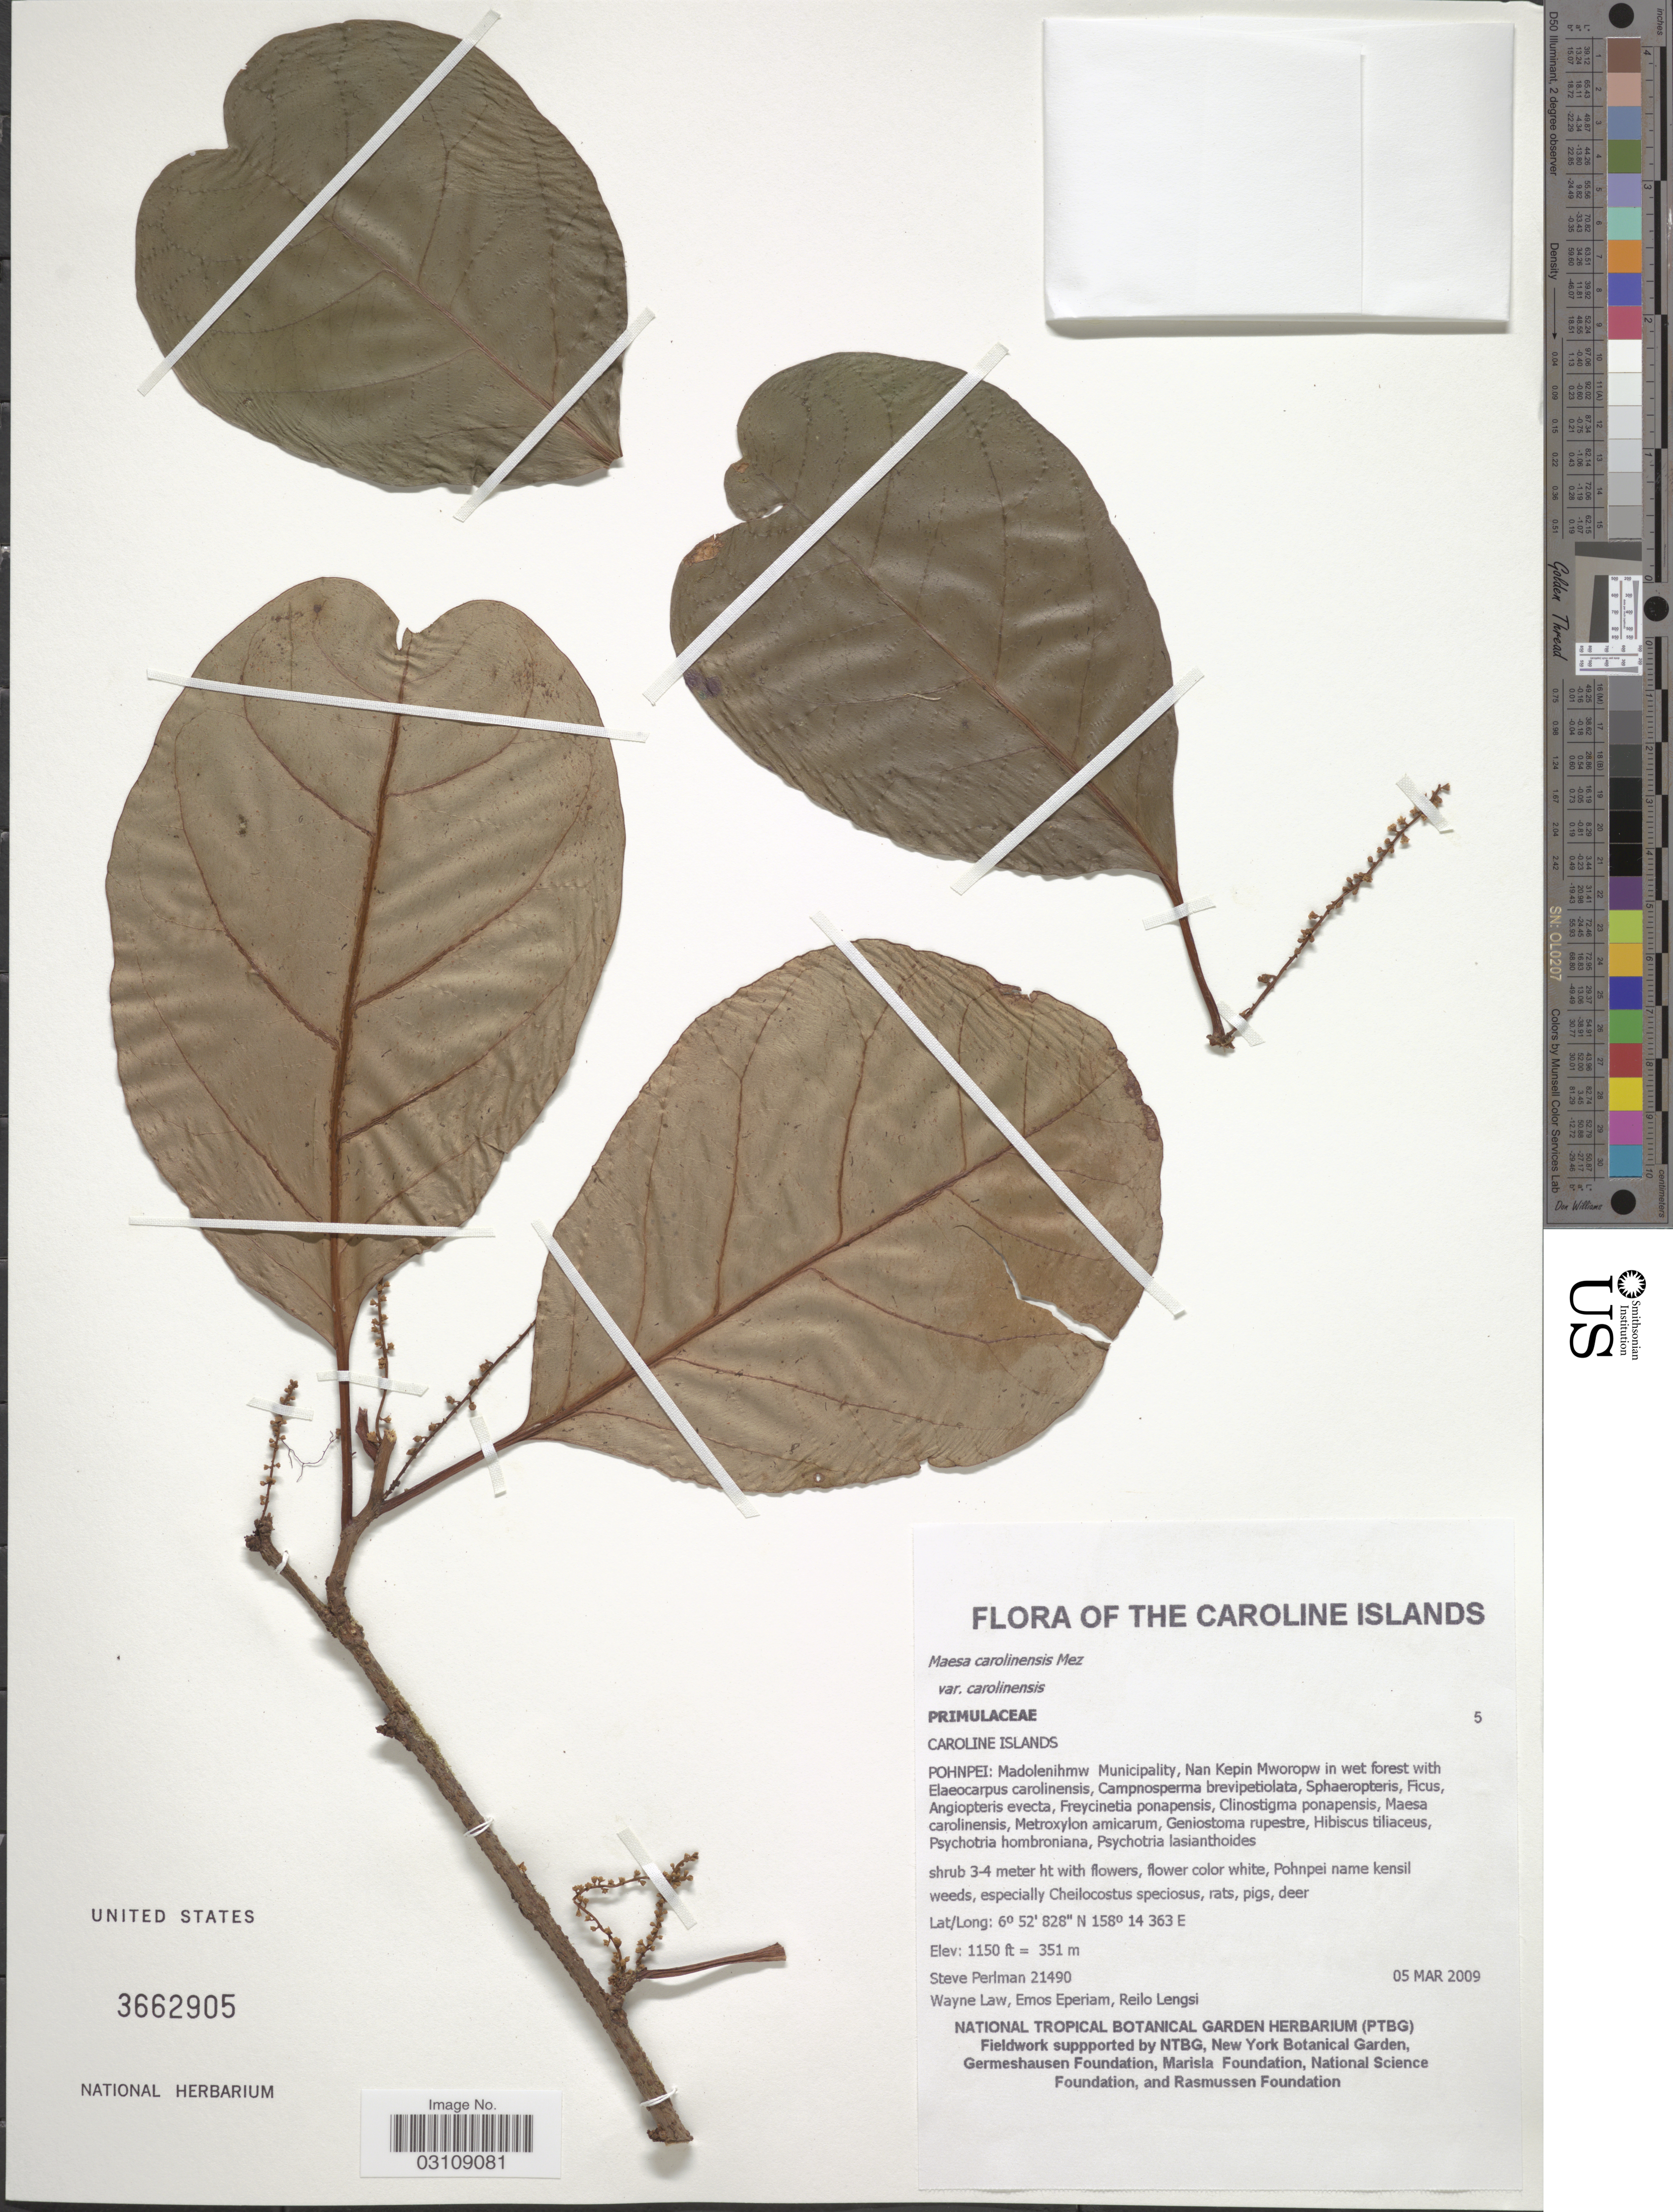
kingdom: Plantae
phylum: Tracheophyta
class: Magnoliopsida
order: Ericales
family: Primulaceae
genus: Maesa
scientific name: Maesa carolinensis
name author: Mez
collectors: S. Perlman, W. Law, E. Eperiam & R. Lengsi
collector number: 21490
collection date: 2009-03-05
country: Micronesia, Federated States of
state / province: Pohnpei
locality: The Caroline Islands, Pohnpei: Madolenihmw Municipality, Nan Kepin Mworopw in wet forest.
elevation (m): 351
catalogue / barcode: US 3662905